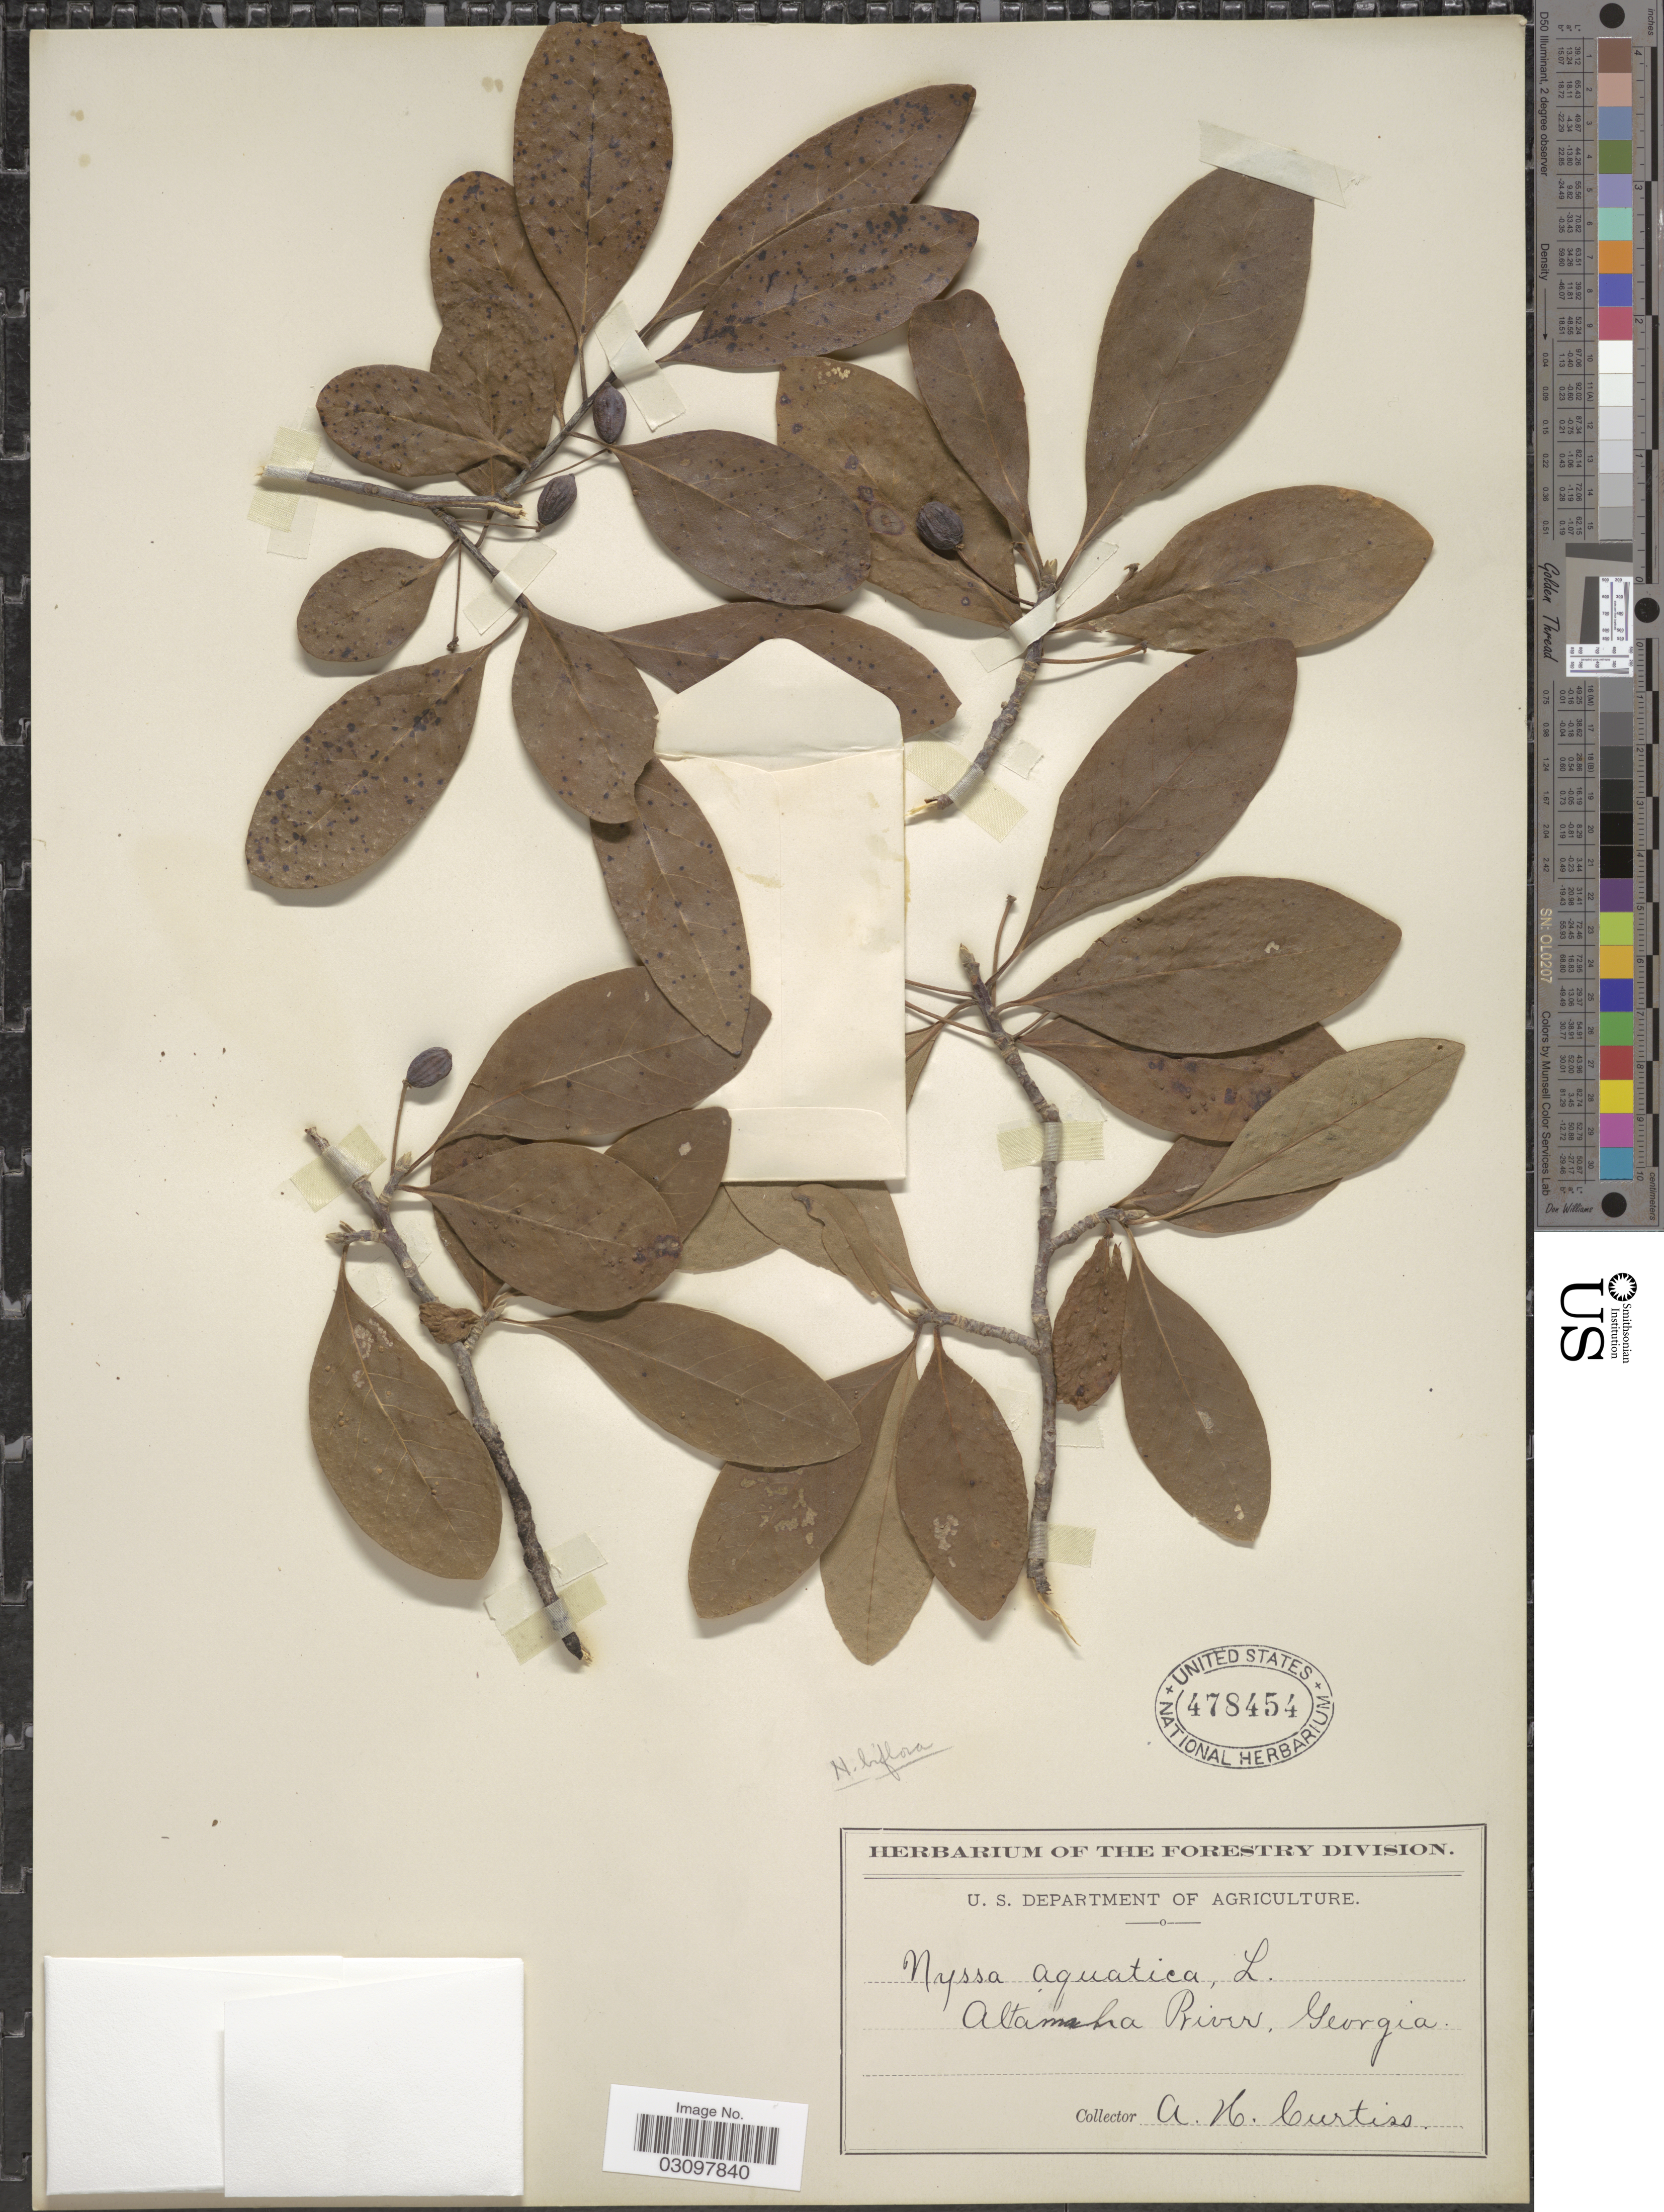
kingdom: Plantae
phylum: Tracheophyta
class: Magnoliopsida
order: Cornales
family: Nyssaceae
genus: Nyssa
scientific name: Nyssa biflora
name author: Walter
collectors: A. H. Curtiss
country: United States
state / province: Georgia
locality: Altamaha River.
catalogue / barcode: US 478454